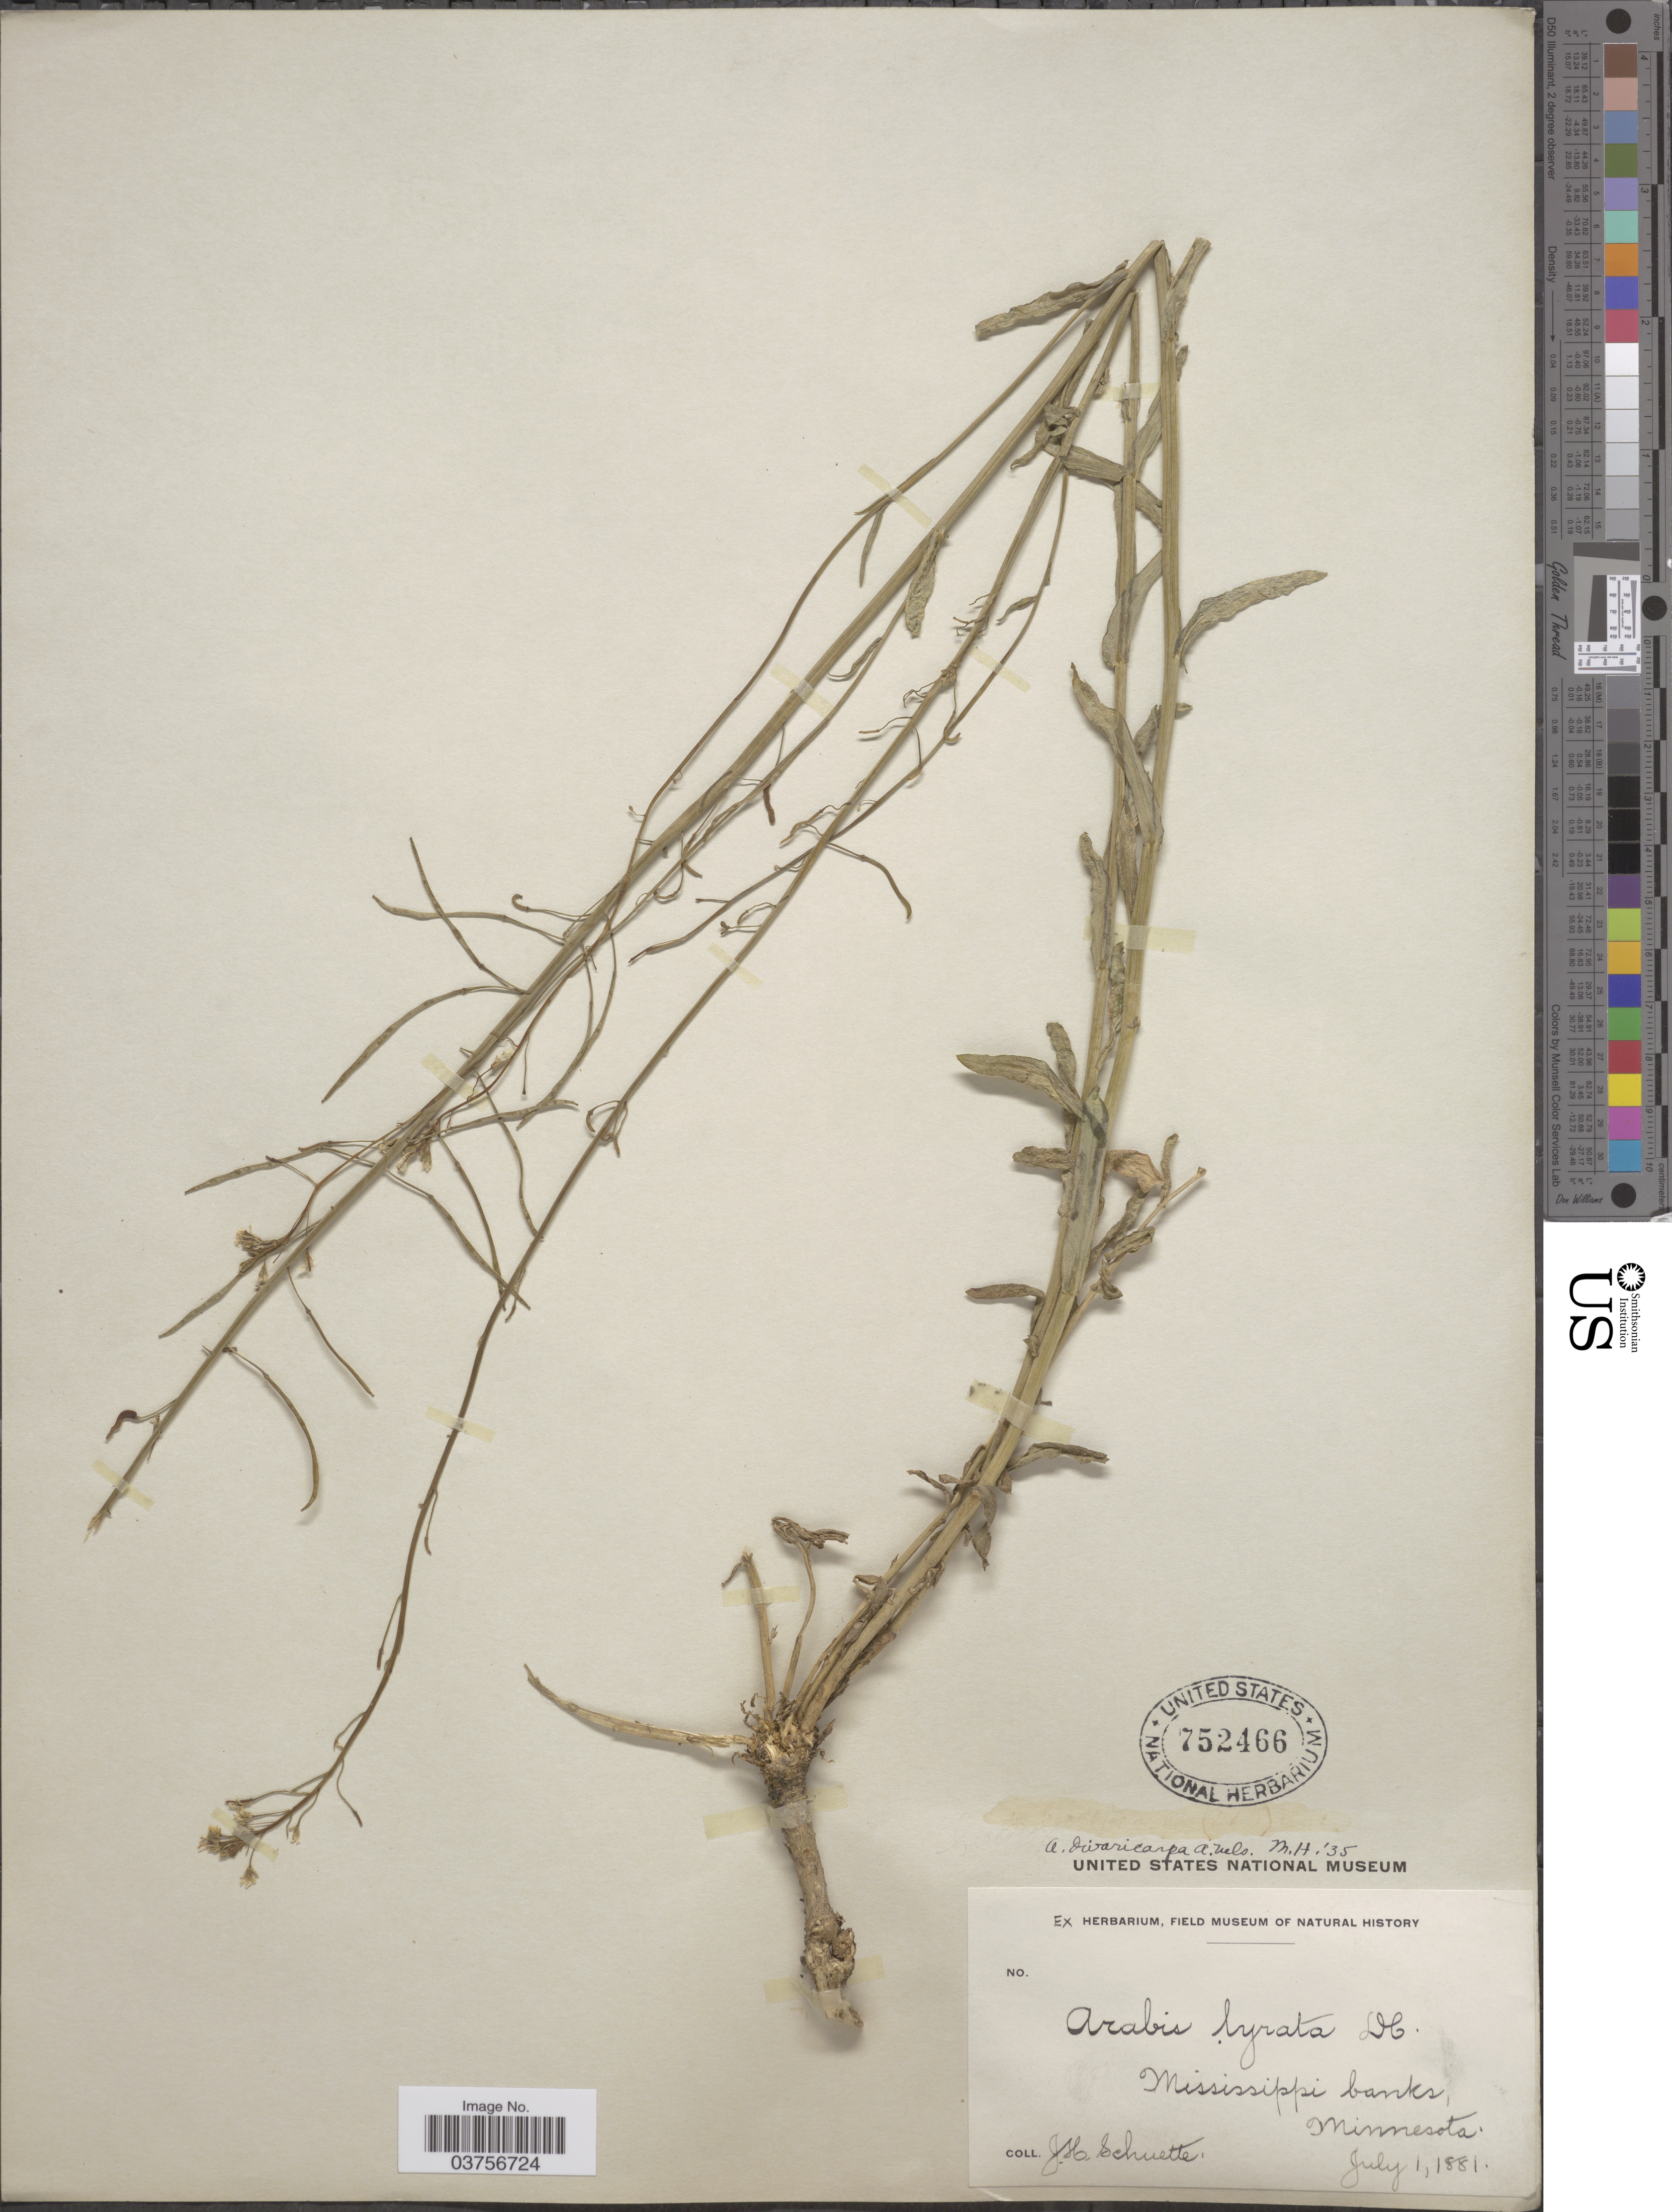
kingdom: Plantae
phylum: Tracheophyta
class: Magnoliopsida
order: Brassicales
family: Brassicaceae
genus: Arabis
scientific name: Arabis divaricarpa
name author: A. Nelson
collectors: J. H. Schuette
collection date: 1881-07-01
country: United States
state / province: Minnesota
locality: Mississippi banks.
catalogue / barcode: US 752466